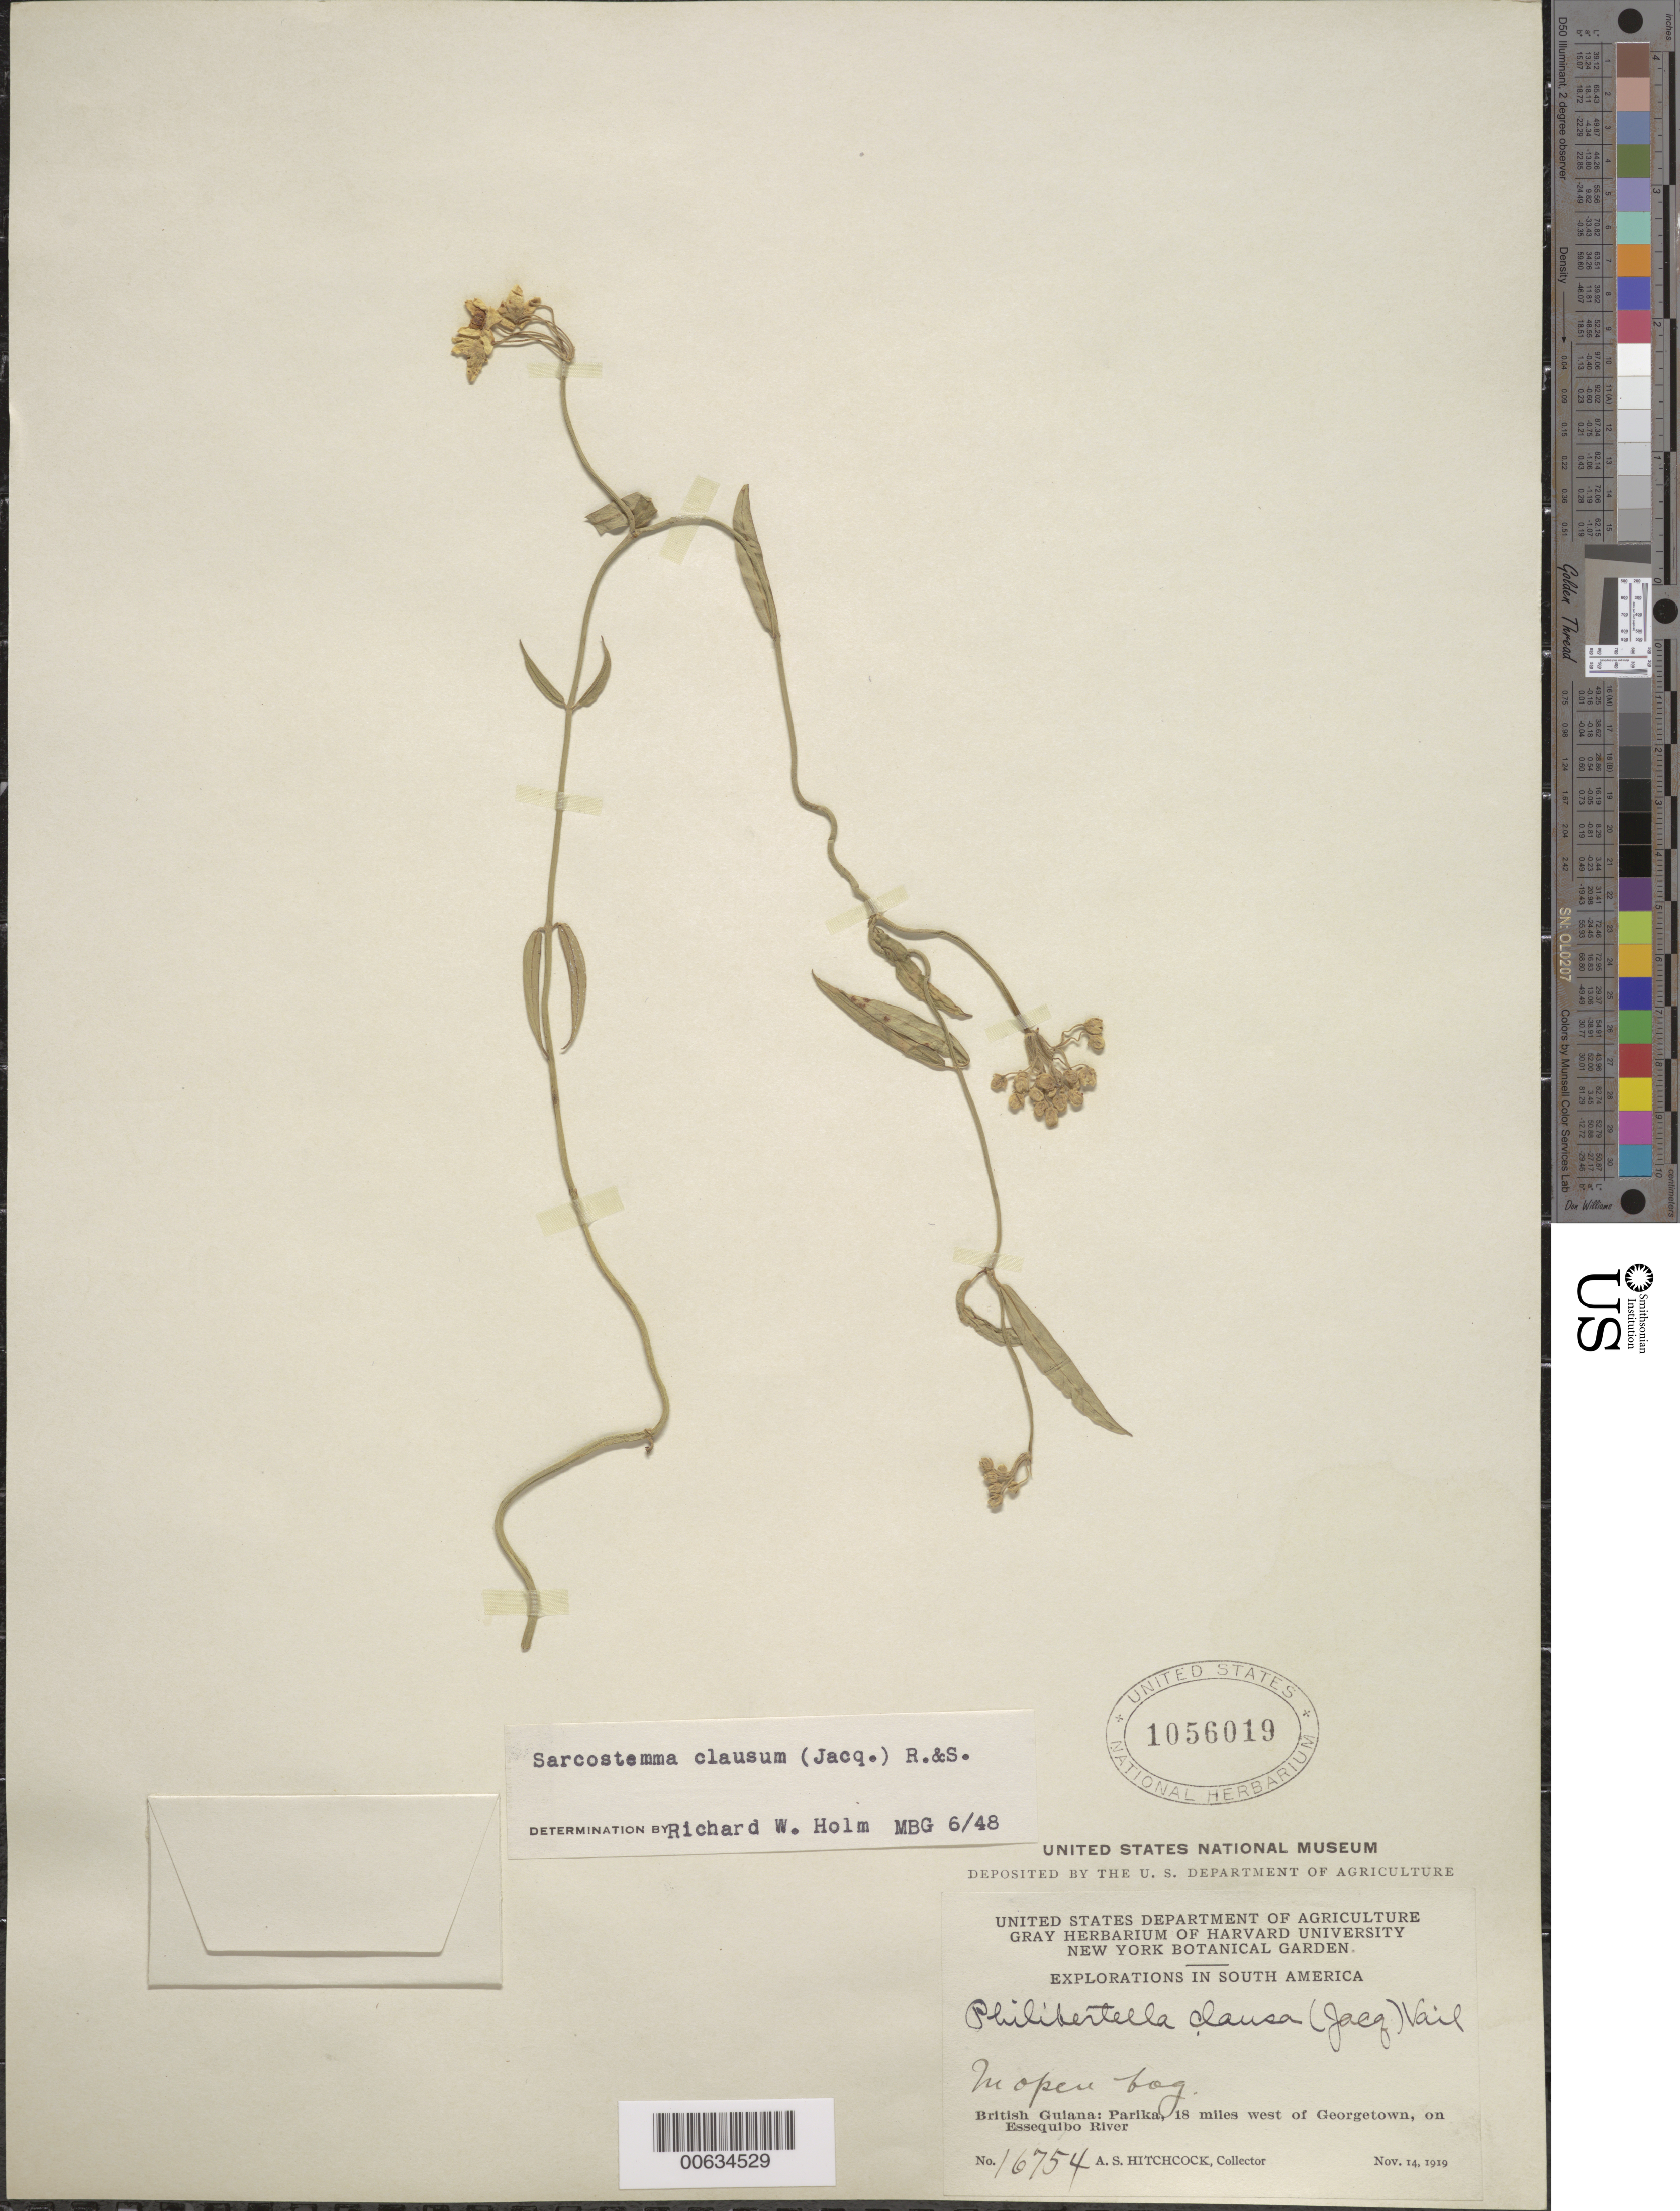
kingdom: Plantae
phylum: Tracheophyta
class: Magnoliopsida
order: Gentianales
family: Apocynaceae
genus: Sarcostemma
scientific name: Sarcostemma clausum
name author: (Jacq.) Schult.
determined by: Holm, R. W., (MO), Missouri Botanical Garden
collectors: A. S. Hitchcock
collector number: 16754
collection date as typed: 14-Nov-19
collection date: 1919-11-14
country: Guyana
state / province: Essequibo Isl-W. Demerara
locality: Parika, 18 mi. W of Georgetown, on Essequibo R.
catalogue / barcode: US 1056019